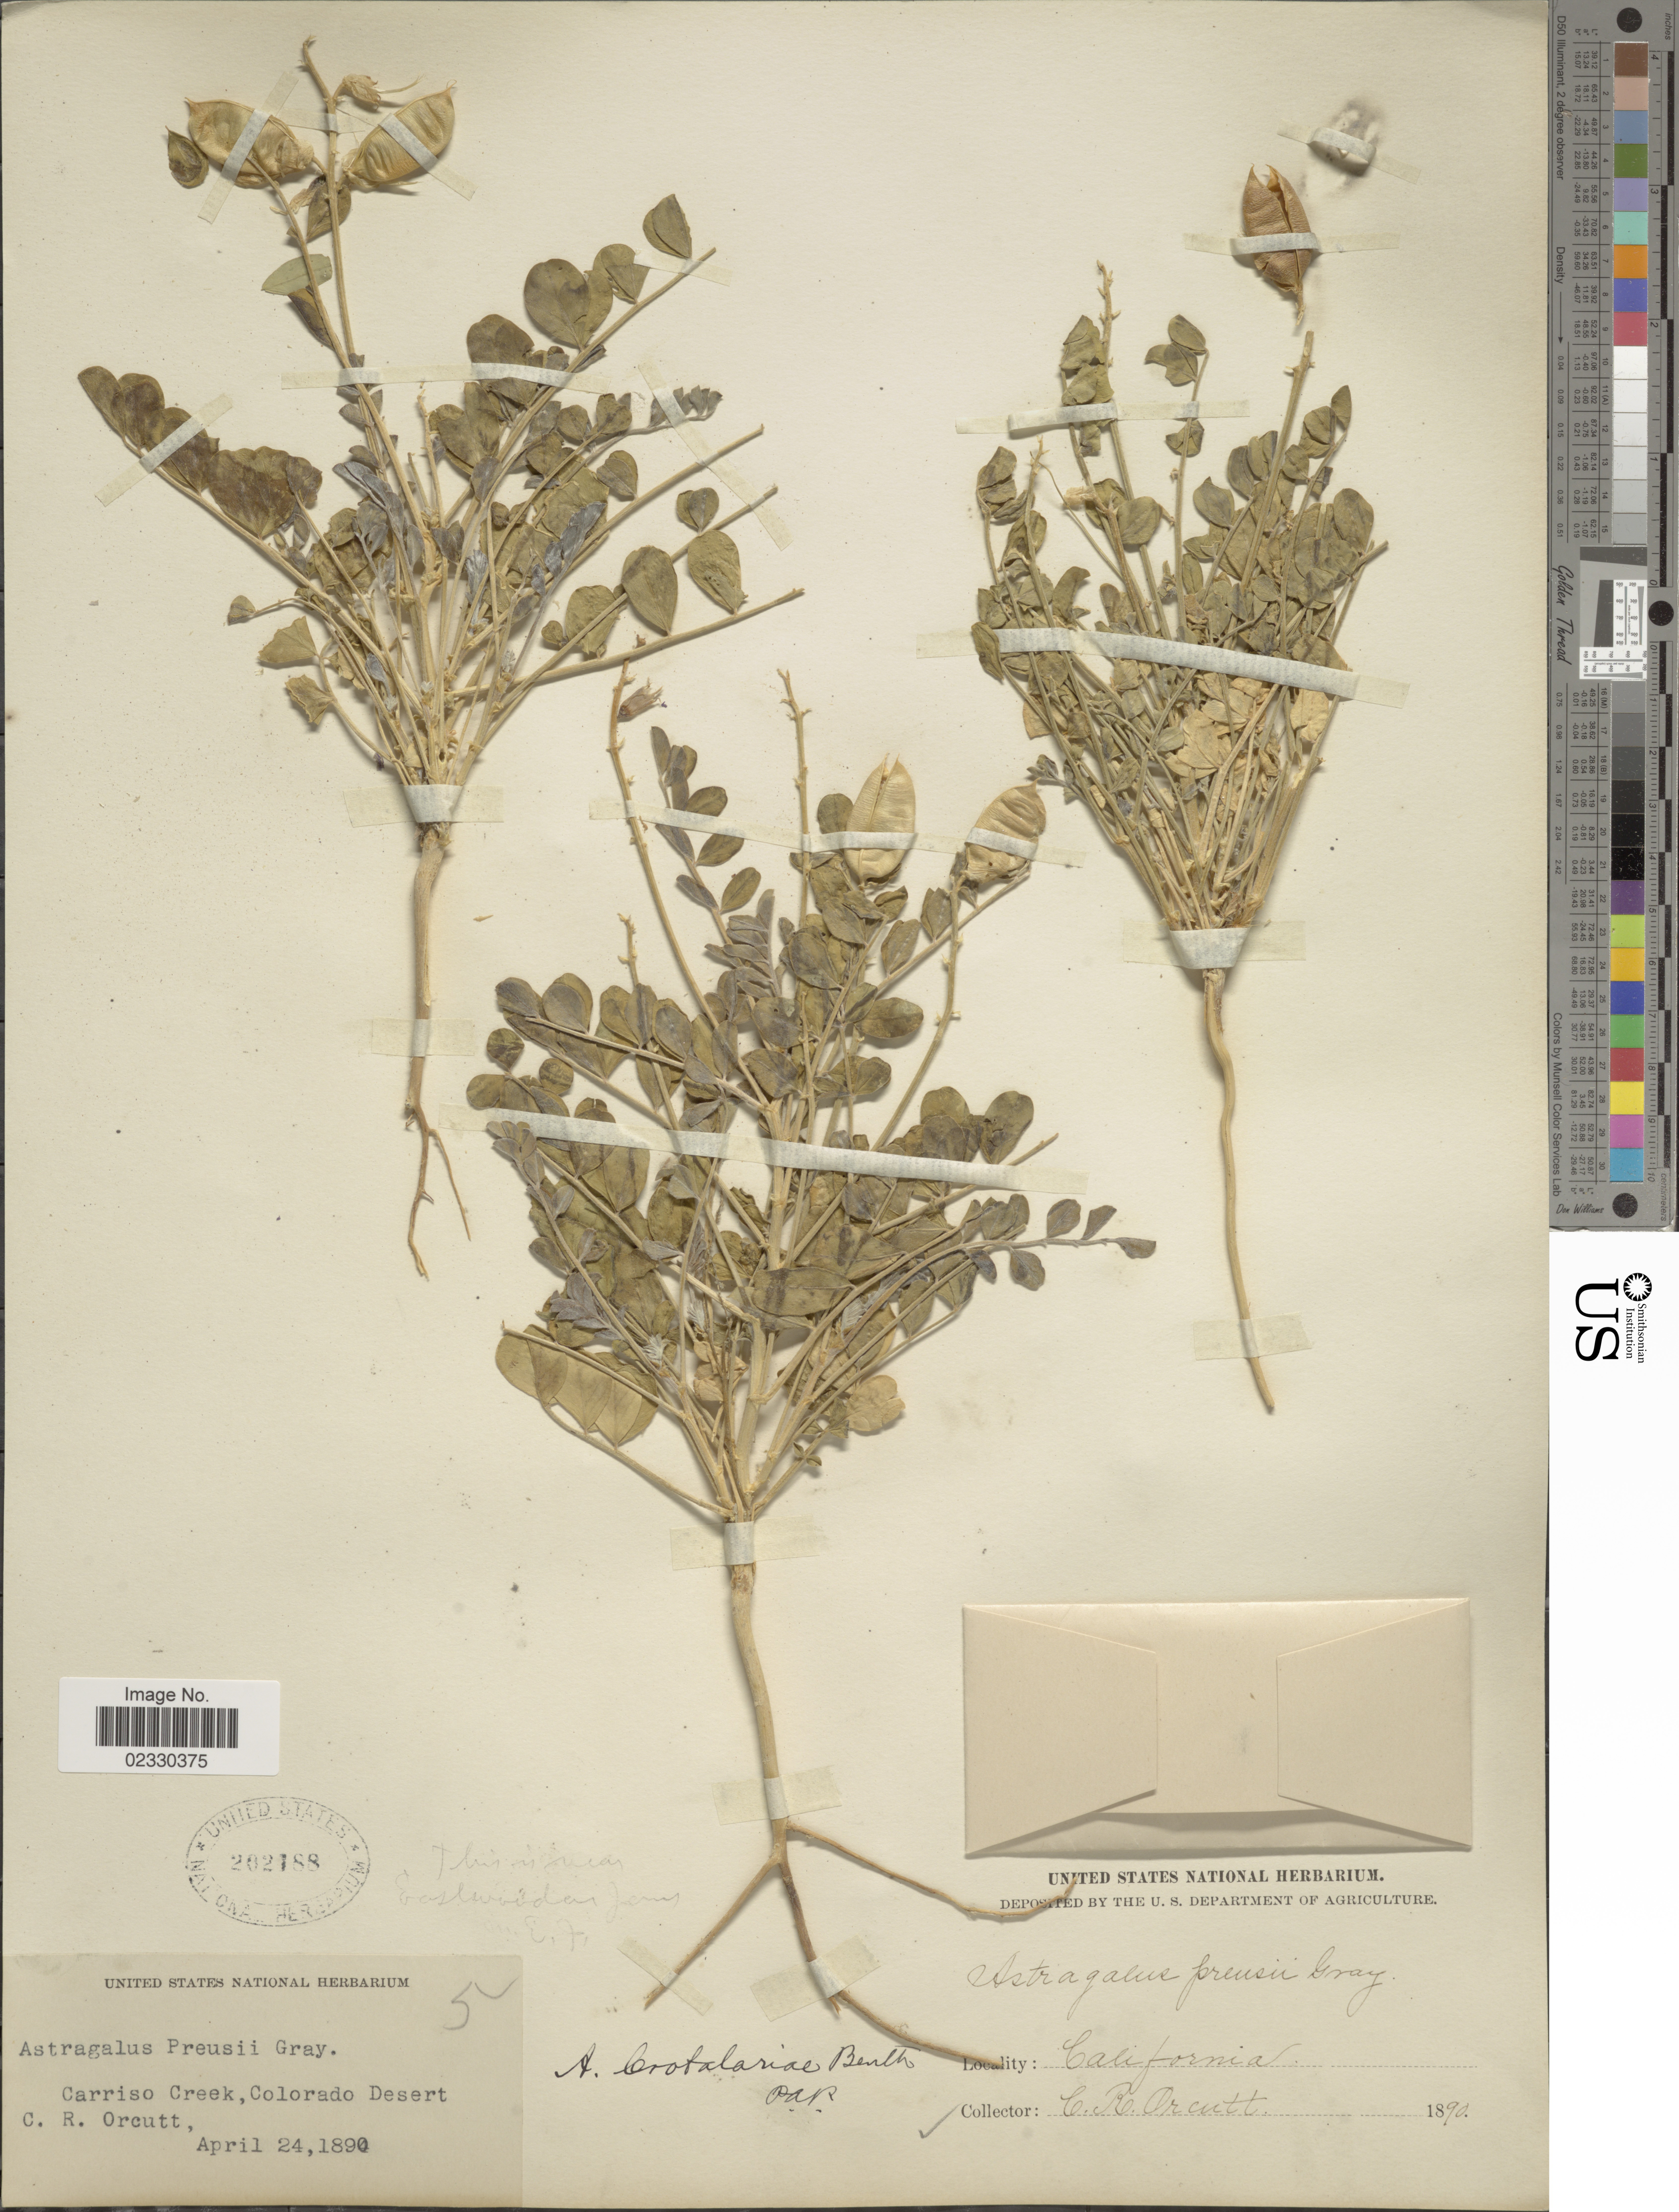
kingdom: Plantae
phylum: Tracheophyta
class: Magnoliopsida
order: Fabales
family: Fabaceae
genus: Astragalus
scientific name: Astragalus crotalariae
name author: A. Gray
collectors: C. R. Orcutt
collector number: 5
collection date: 1890-04-24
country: United States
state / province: California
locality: Carriso Creek, Colorado Desert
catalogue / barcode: US 202188